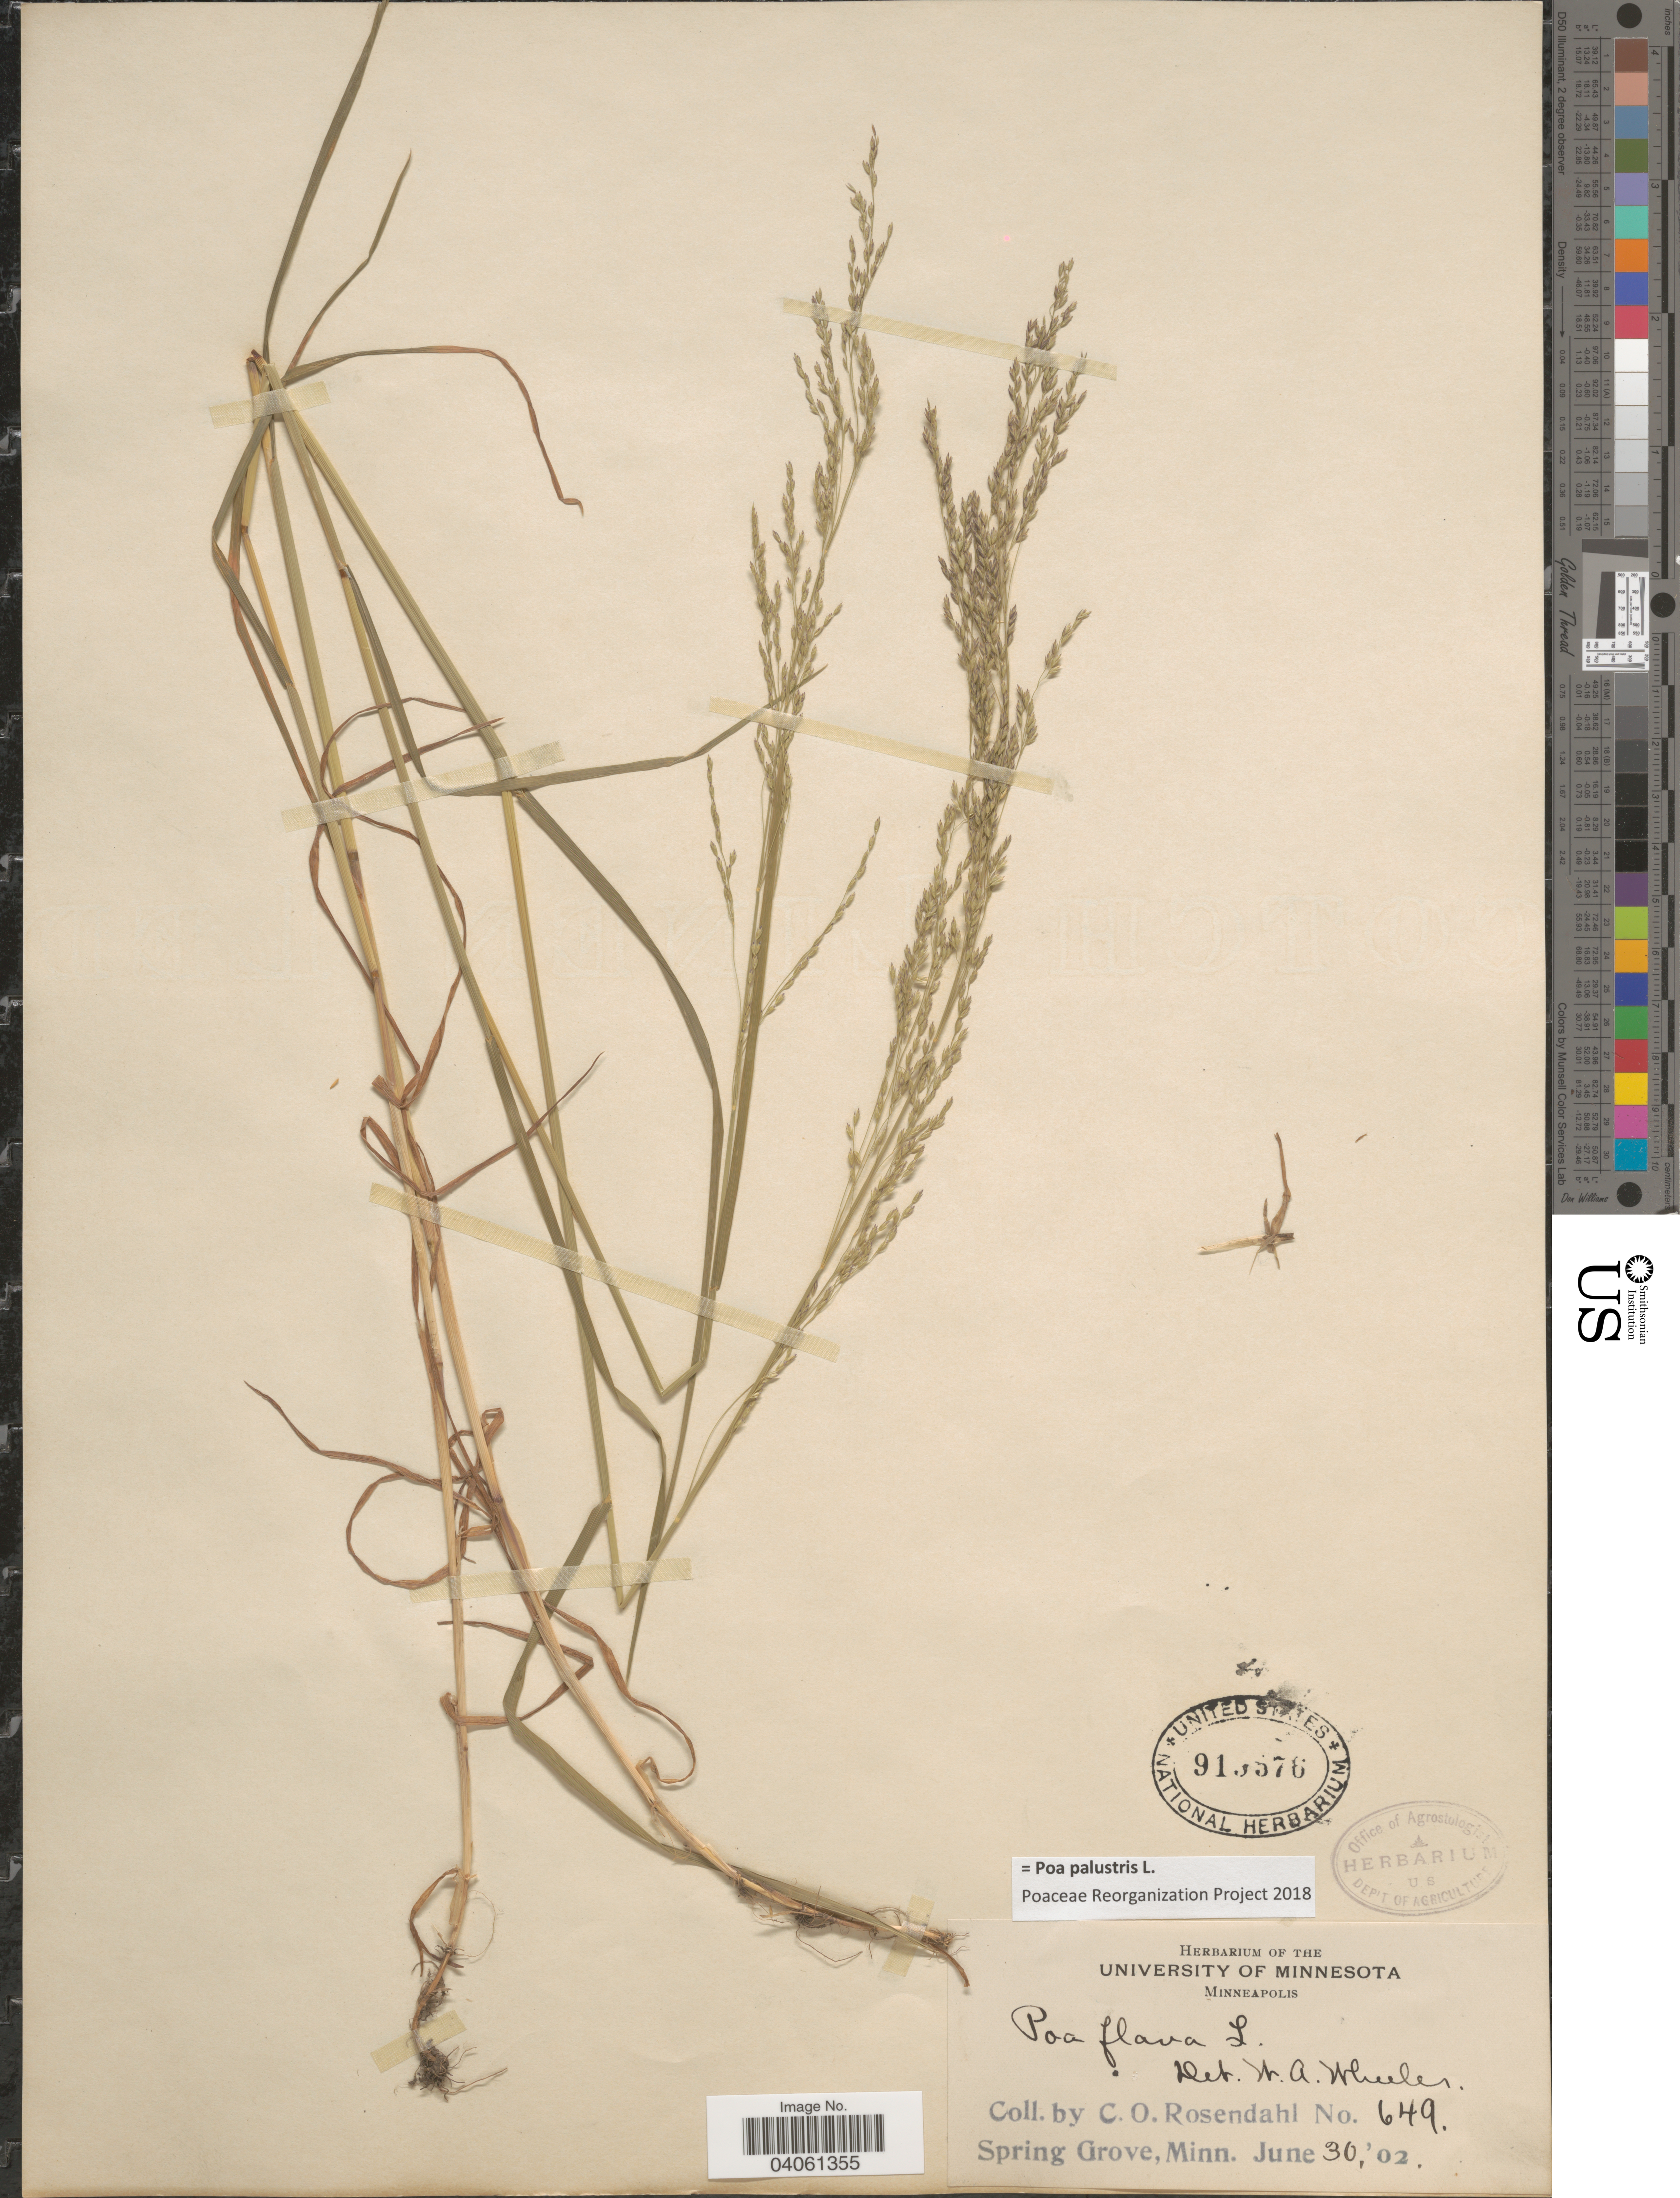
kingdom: Plantae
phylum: Tracheophyta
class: Liliopsida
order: Poales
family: Poaceae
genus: Poa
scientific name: Poa palustris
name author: L.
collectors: C. O. Rosendahl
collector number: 649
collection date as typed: Transcribed d/m/y: 30/6/2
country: United States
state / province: Minnesota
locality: Spring Grove.